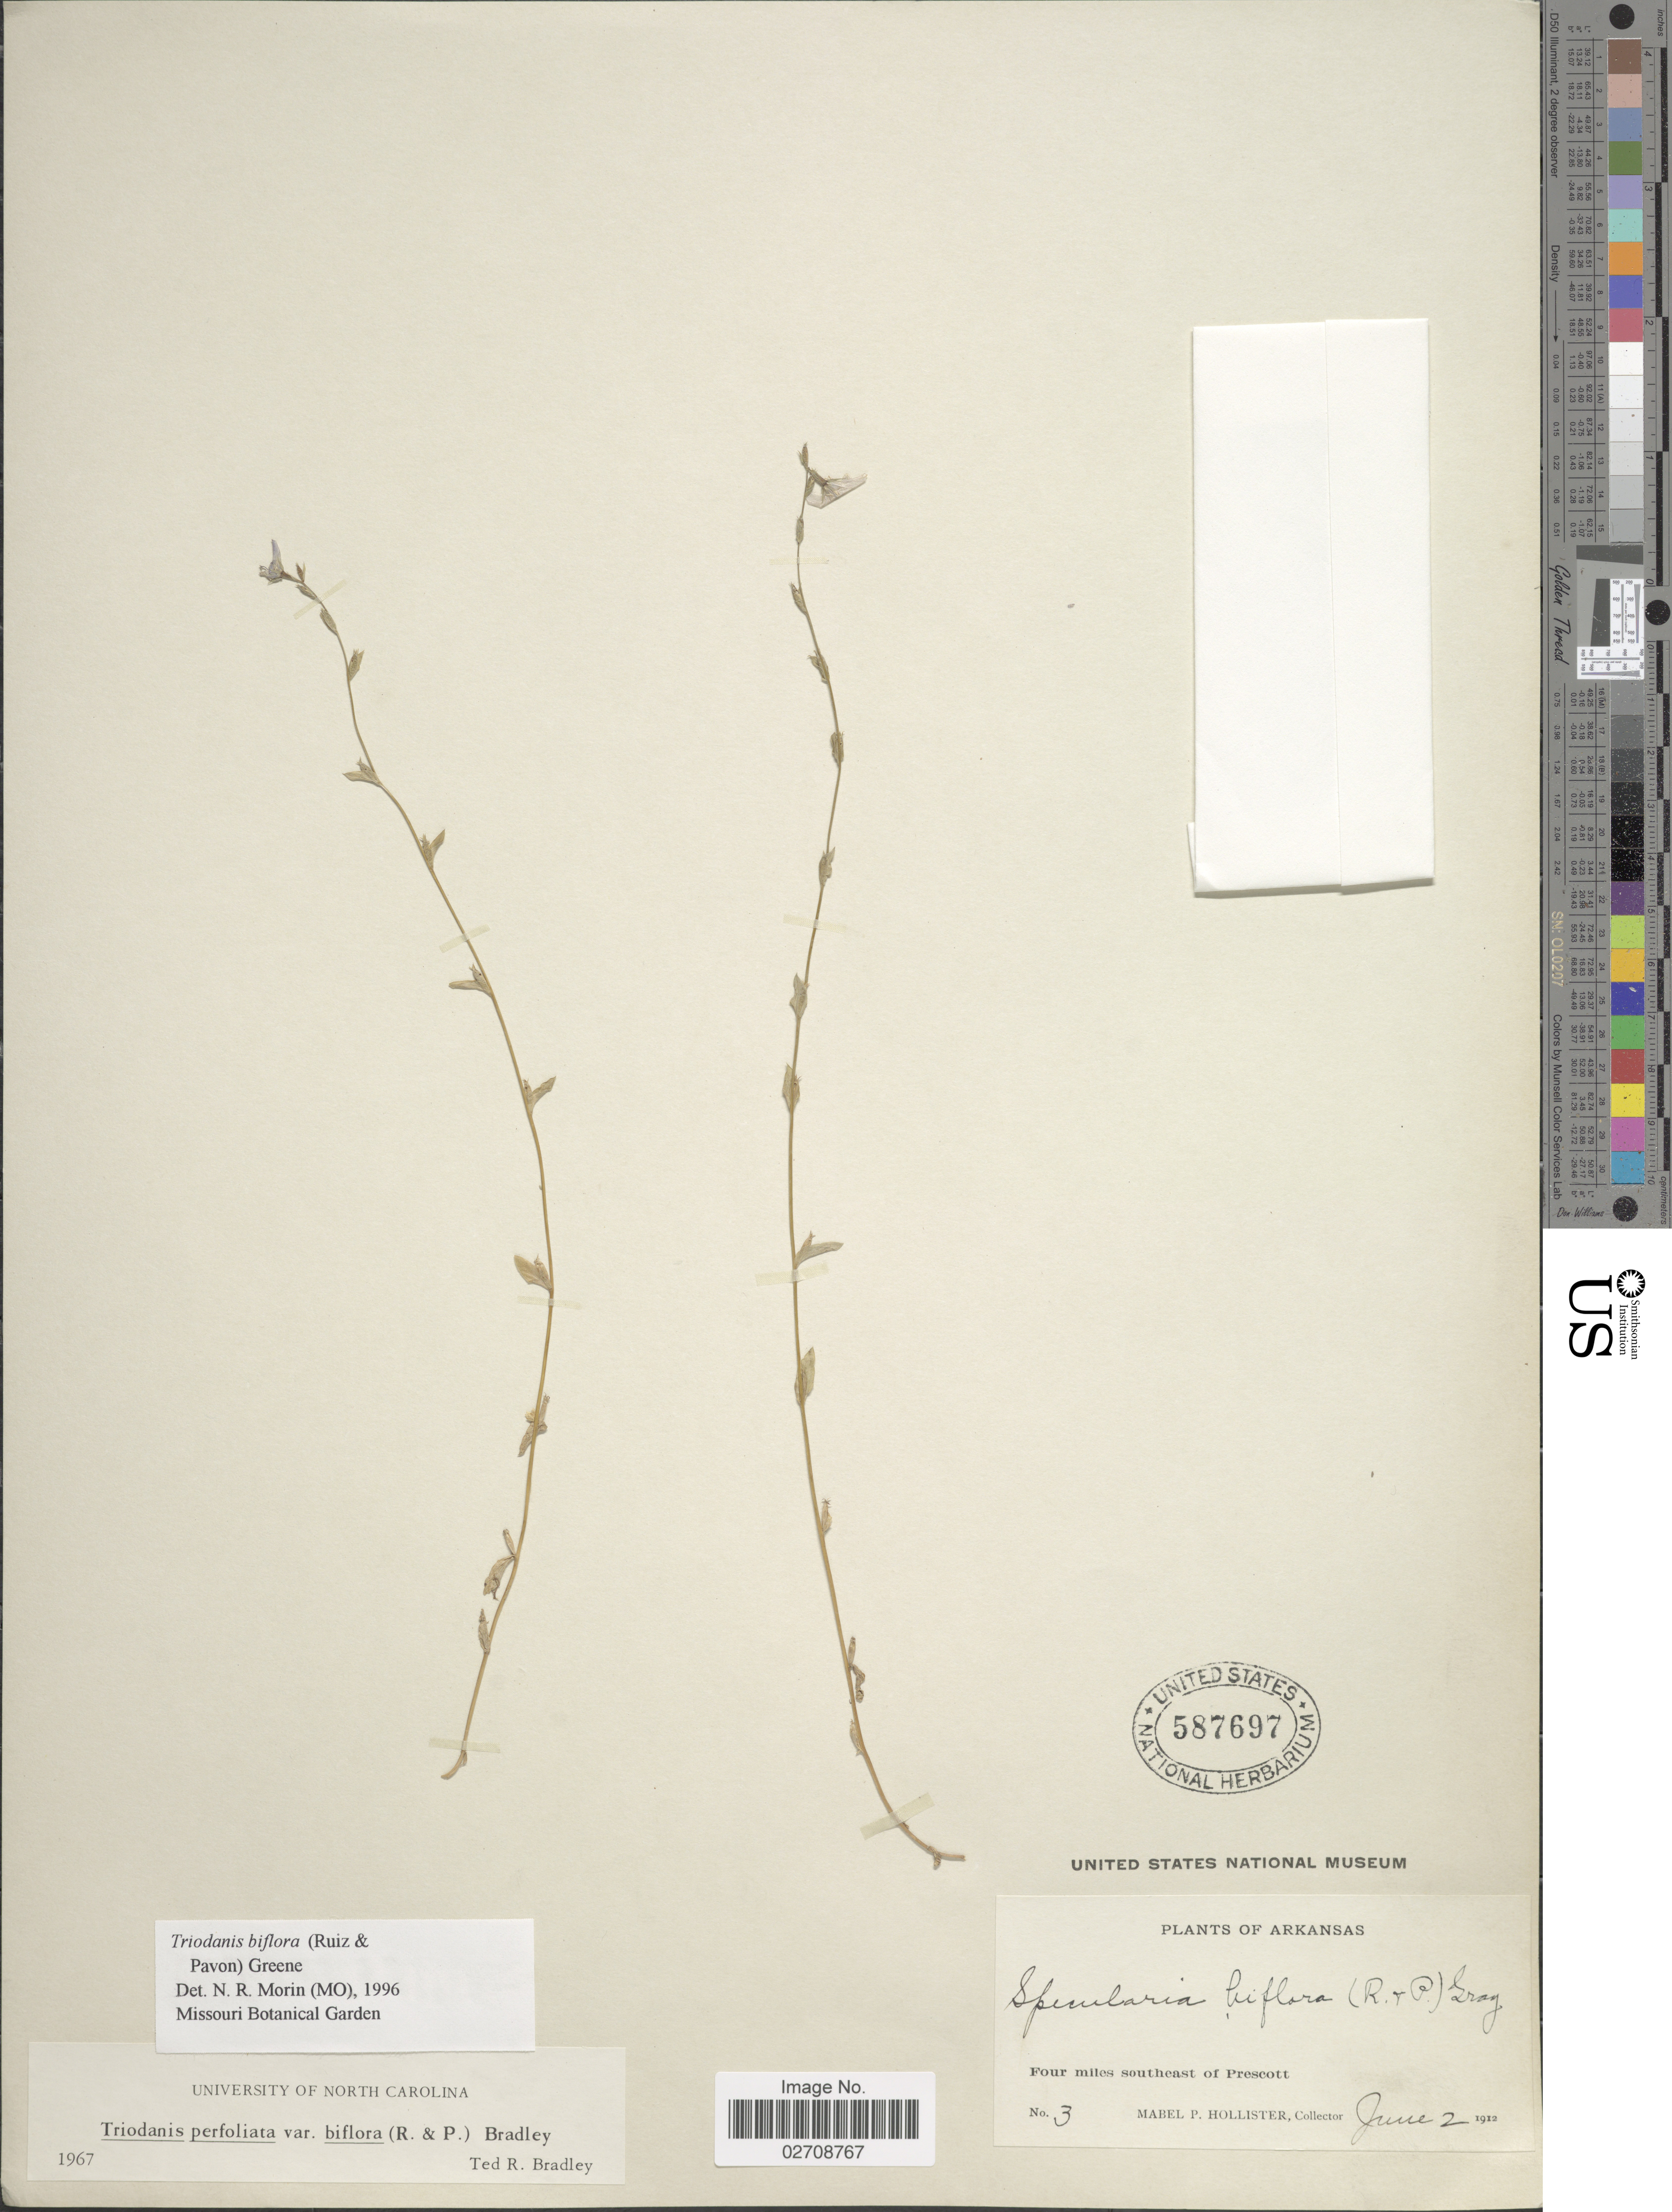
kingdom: Plantae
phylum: Tracheophyta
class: Magnoliopsida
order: Asterales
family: Campanulaceae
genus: Triodanis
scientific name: Triodanis biflora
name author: (Ruiz & Pav.) Greene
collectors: M. Hollister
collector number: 3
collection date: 1912-06-02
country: United States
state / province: Arkansas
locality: Four miles southeast of Prescott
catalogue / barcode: US 587697